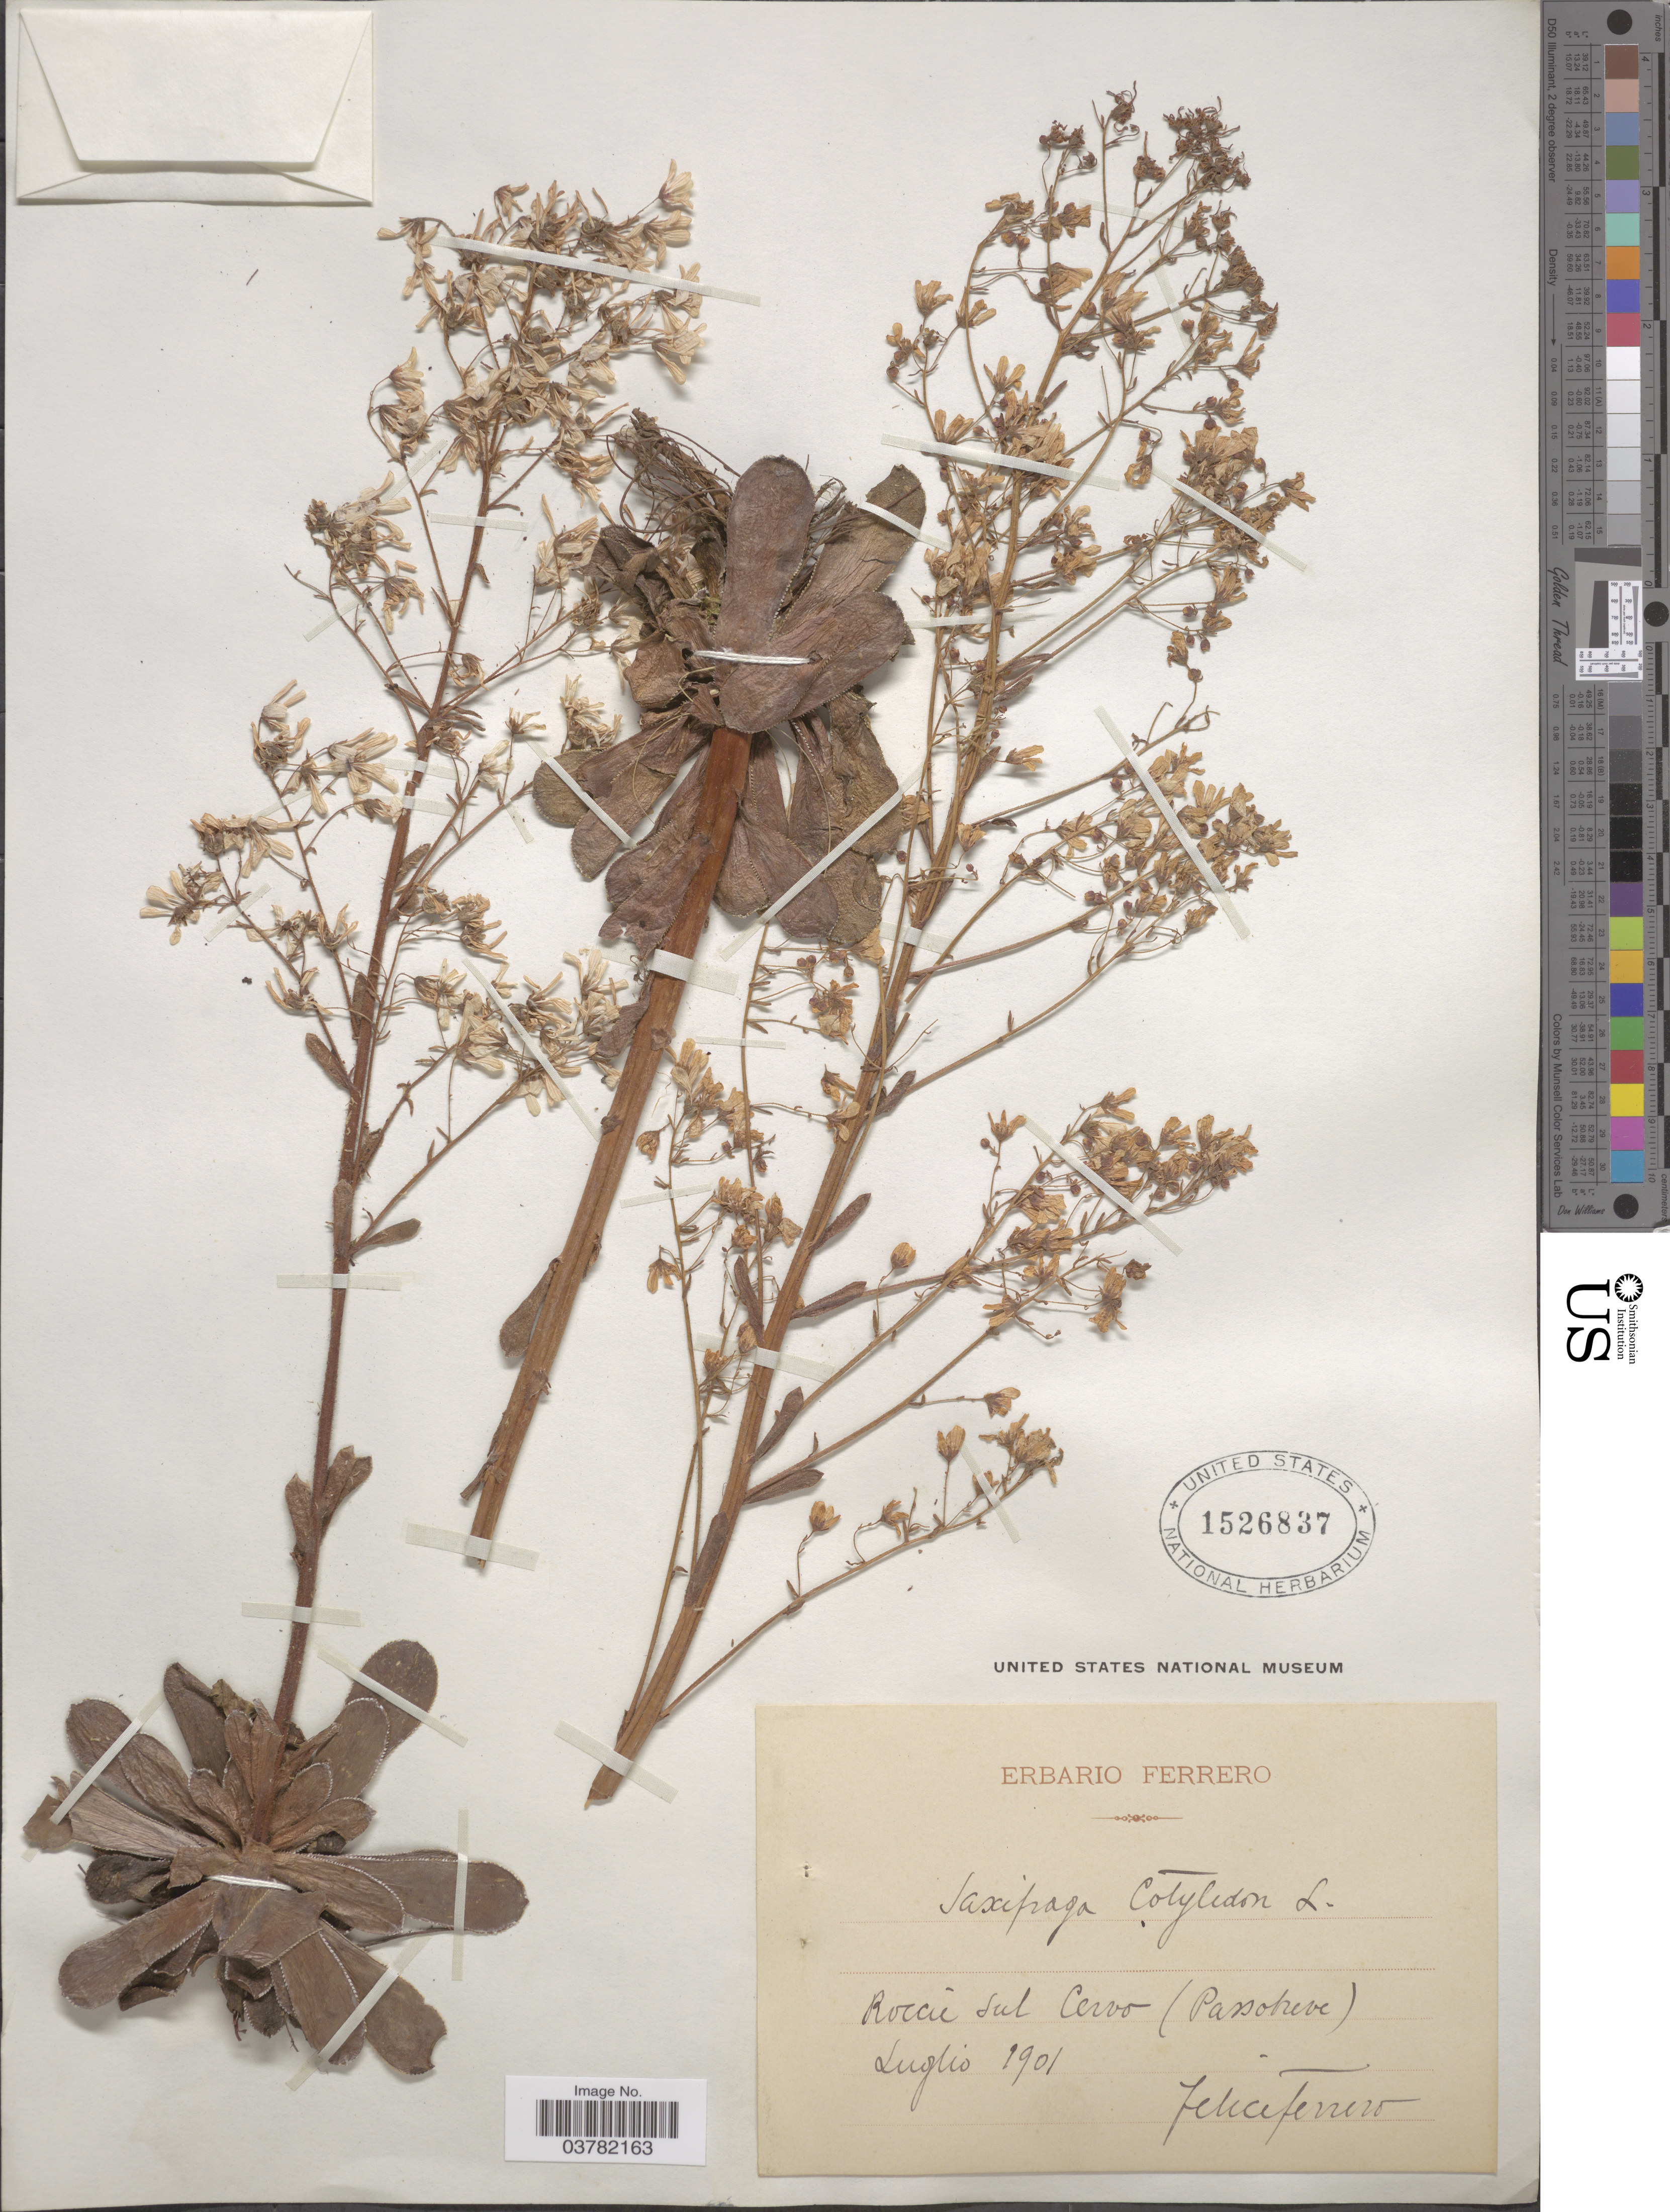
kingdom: Plantae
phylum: Tracheophyta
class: Magnoliopsida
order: Saxifragales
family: Saxifragaceae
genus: Saxifraga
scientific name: Saxifraga cotyledon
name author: L.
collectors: E. Ferrero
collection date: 1901-07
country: Italy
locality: Roccie Sul [interpreted] Cervo (Passobreve).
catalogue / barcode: US 1526837